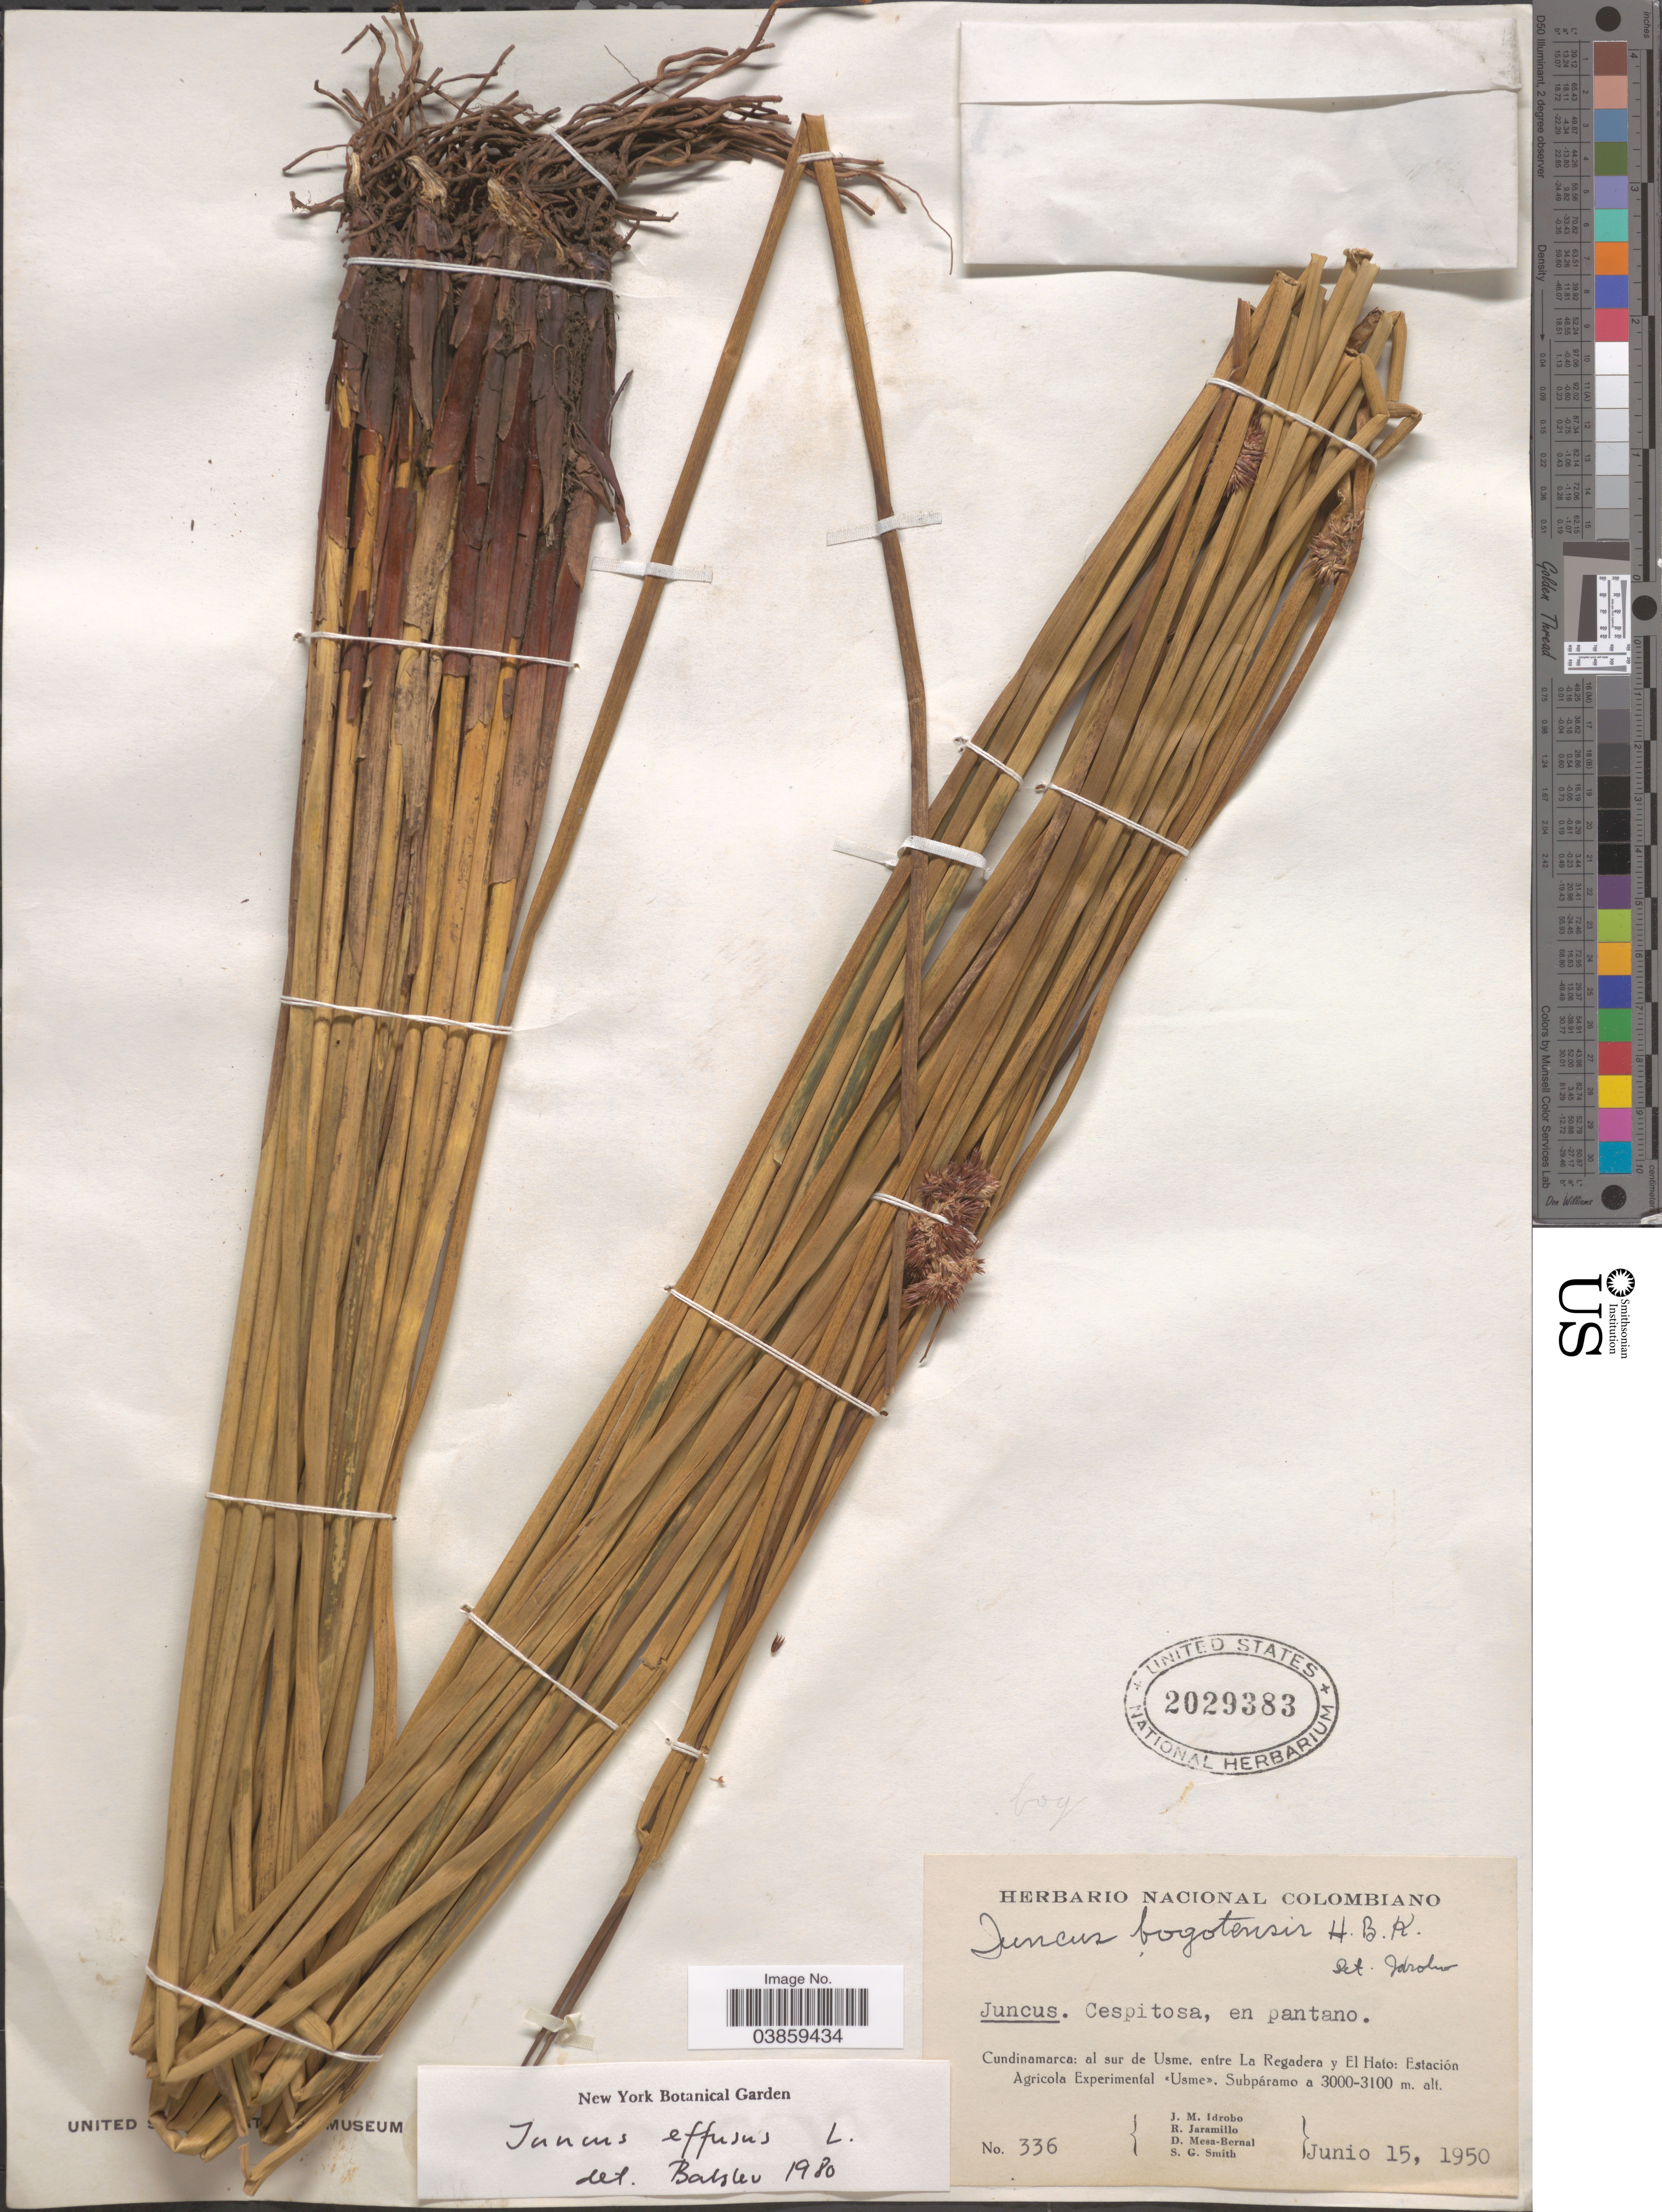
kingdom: Plantae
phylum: Tracheophyta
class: Liliopsida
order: Poales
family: Juncaceae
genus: Juncus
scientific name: Juncus effusus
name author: L.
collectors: J. M. Idrobo, R. Jaramillo, D. Mesa-Bernal & S. G. Smith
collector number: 336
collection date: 1950-06-15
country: Colombia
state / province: Cundinamarca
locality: Al sur de Usme, entre La Regadera y El Hato: Estación Agricola Experimental <Usme>.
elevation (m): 3000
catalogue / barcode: US 2029383